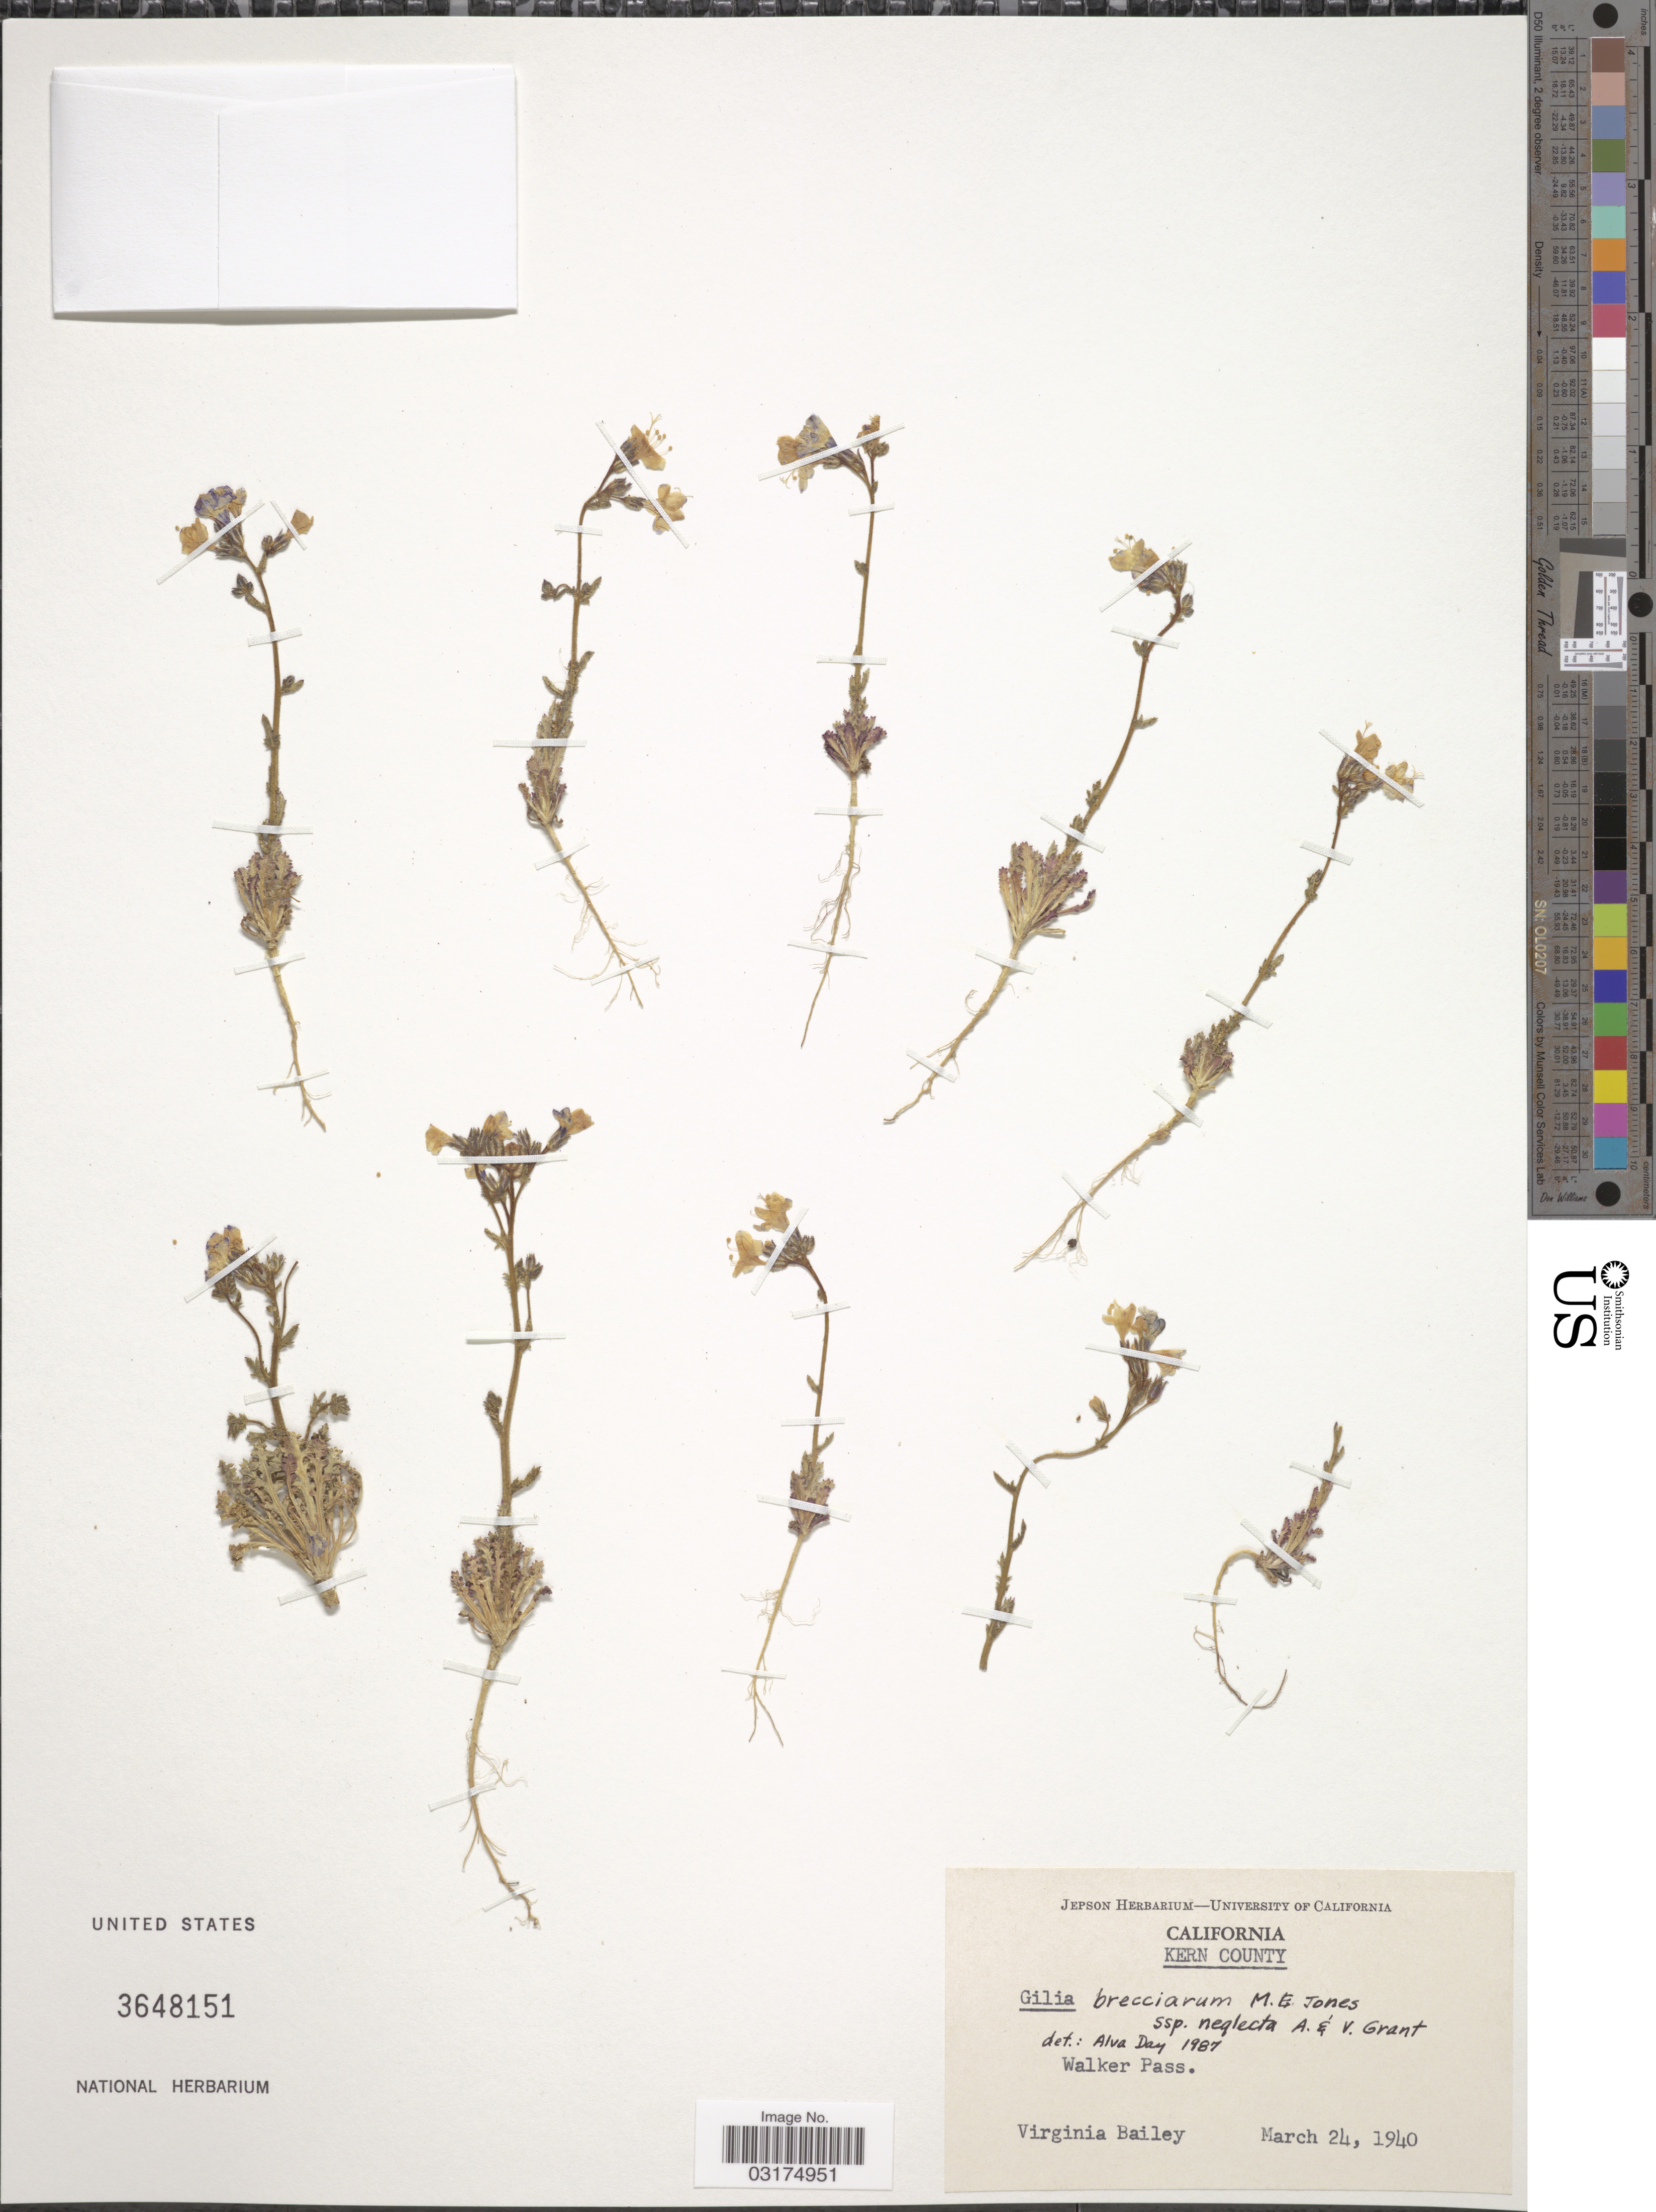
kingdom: Plantae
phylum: Tracheophyta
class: Magnoliopsida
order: Ericales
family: Polemoniaceae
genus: Gilia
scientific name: Gilia sp.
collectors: V. L. Bailey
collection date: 1940-03-24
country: United States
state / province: California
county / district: Kern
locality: Kern County. Walker Pass.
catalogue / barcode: US 3648151